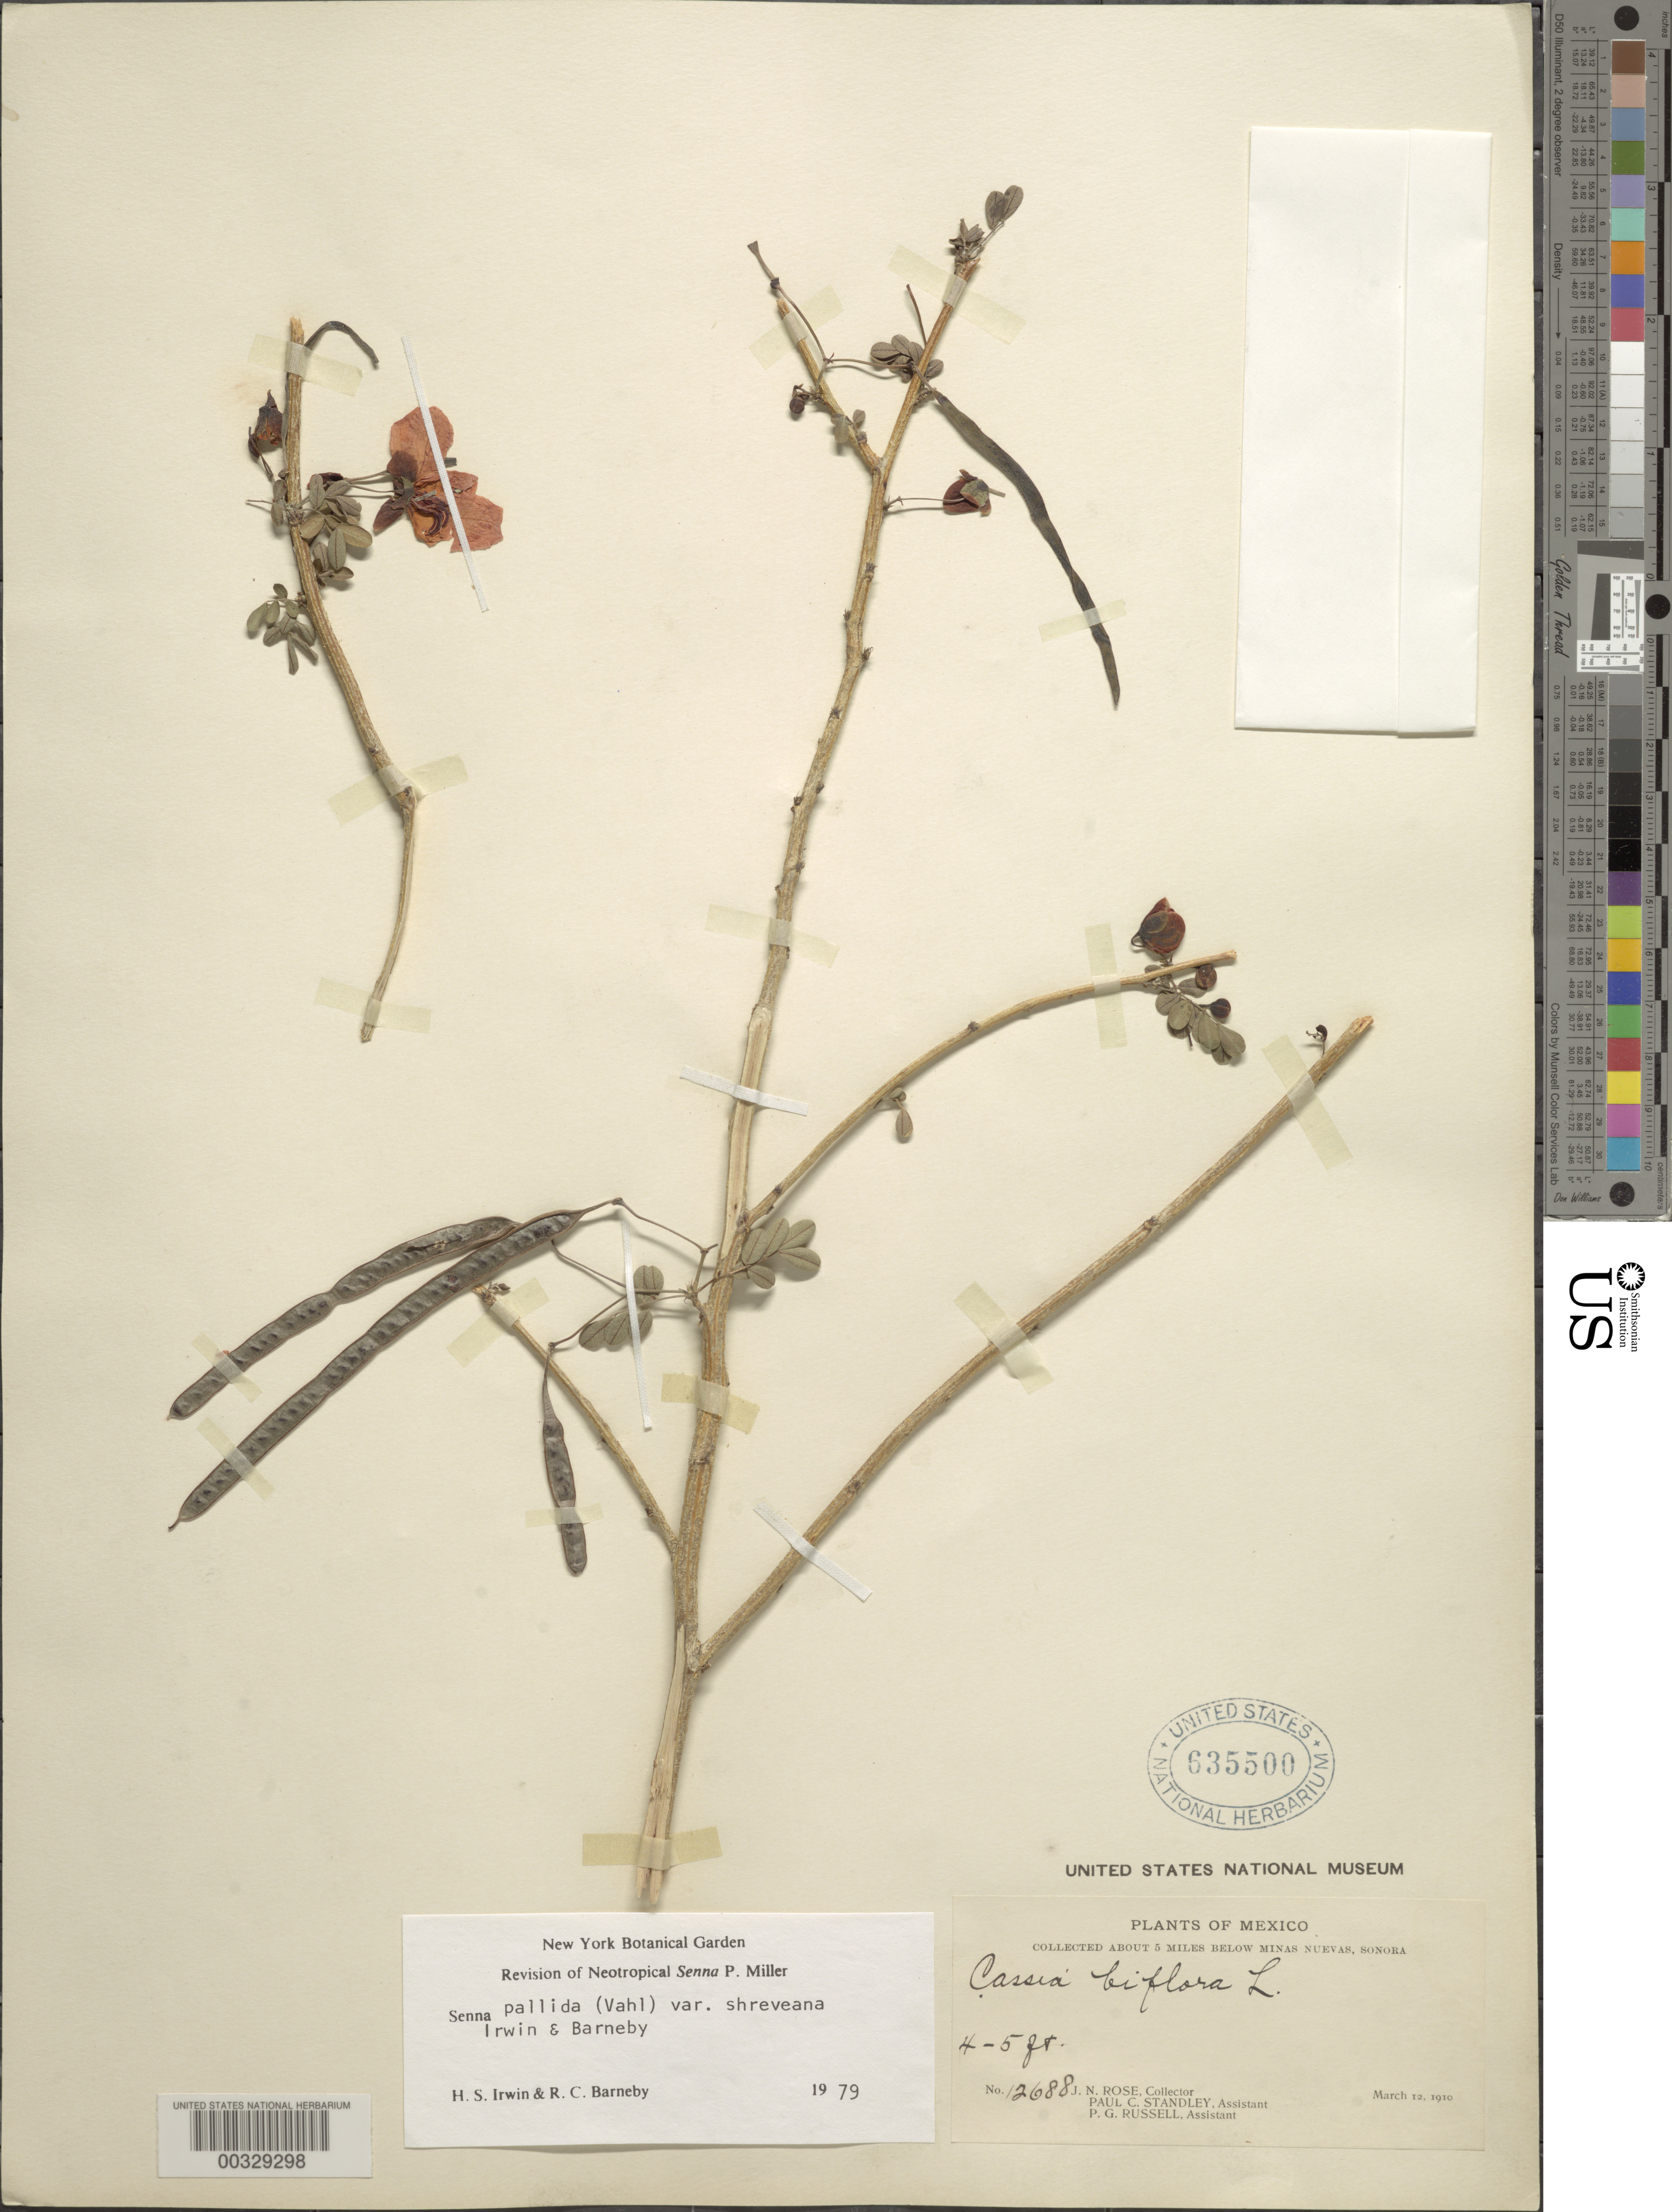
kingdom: Plantae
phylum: Tracheophyta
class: Magnoliopsida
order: Fabales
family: Fabaceae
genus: Senna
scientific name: Senna pallida var. shreveana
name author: H.S. Irwin & Barneby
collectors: J. N. Rose, P. C. Standley & P. G. Russell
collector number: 12688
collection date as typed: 12 Mar 1910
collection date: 1910-03-12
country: Mexico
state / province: Sonora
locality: About 5 mi below Minas Nuevas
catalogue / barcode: US 635500